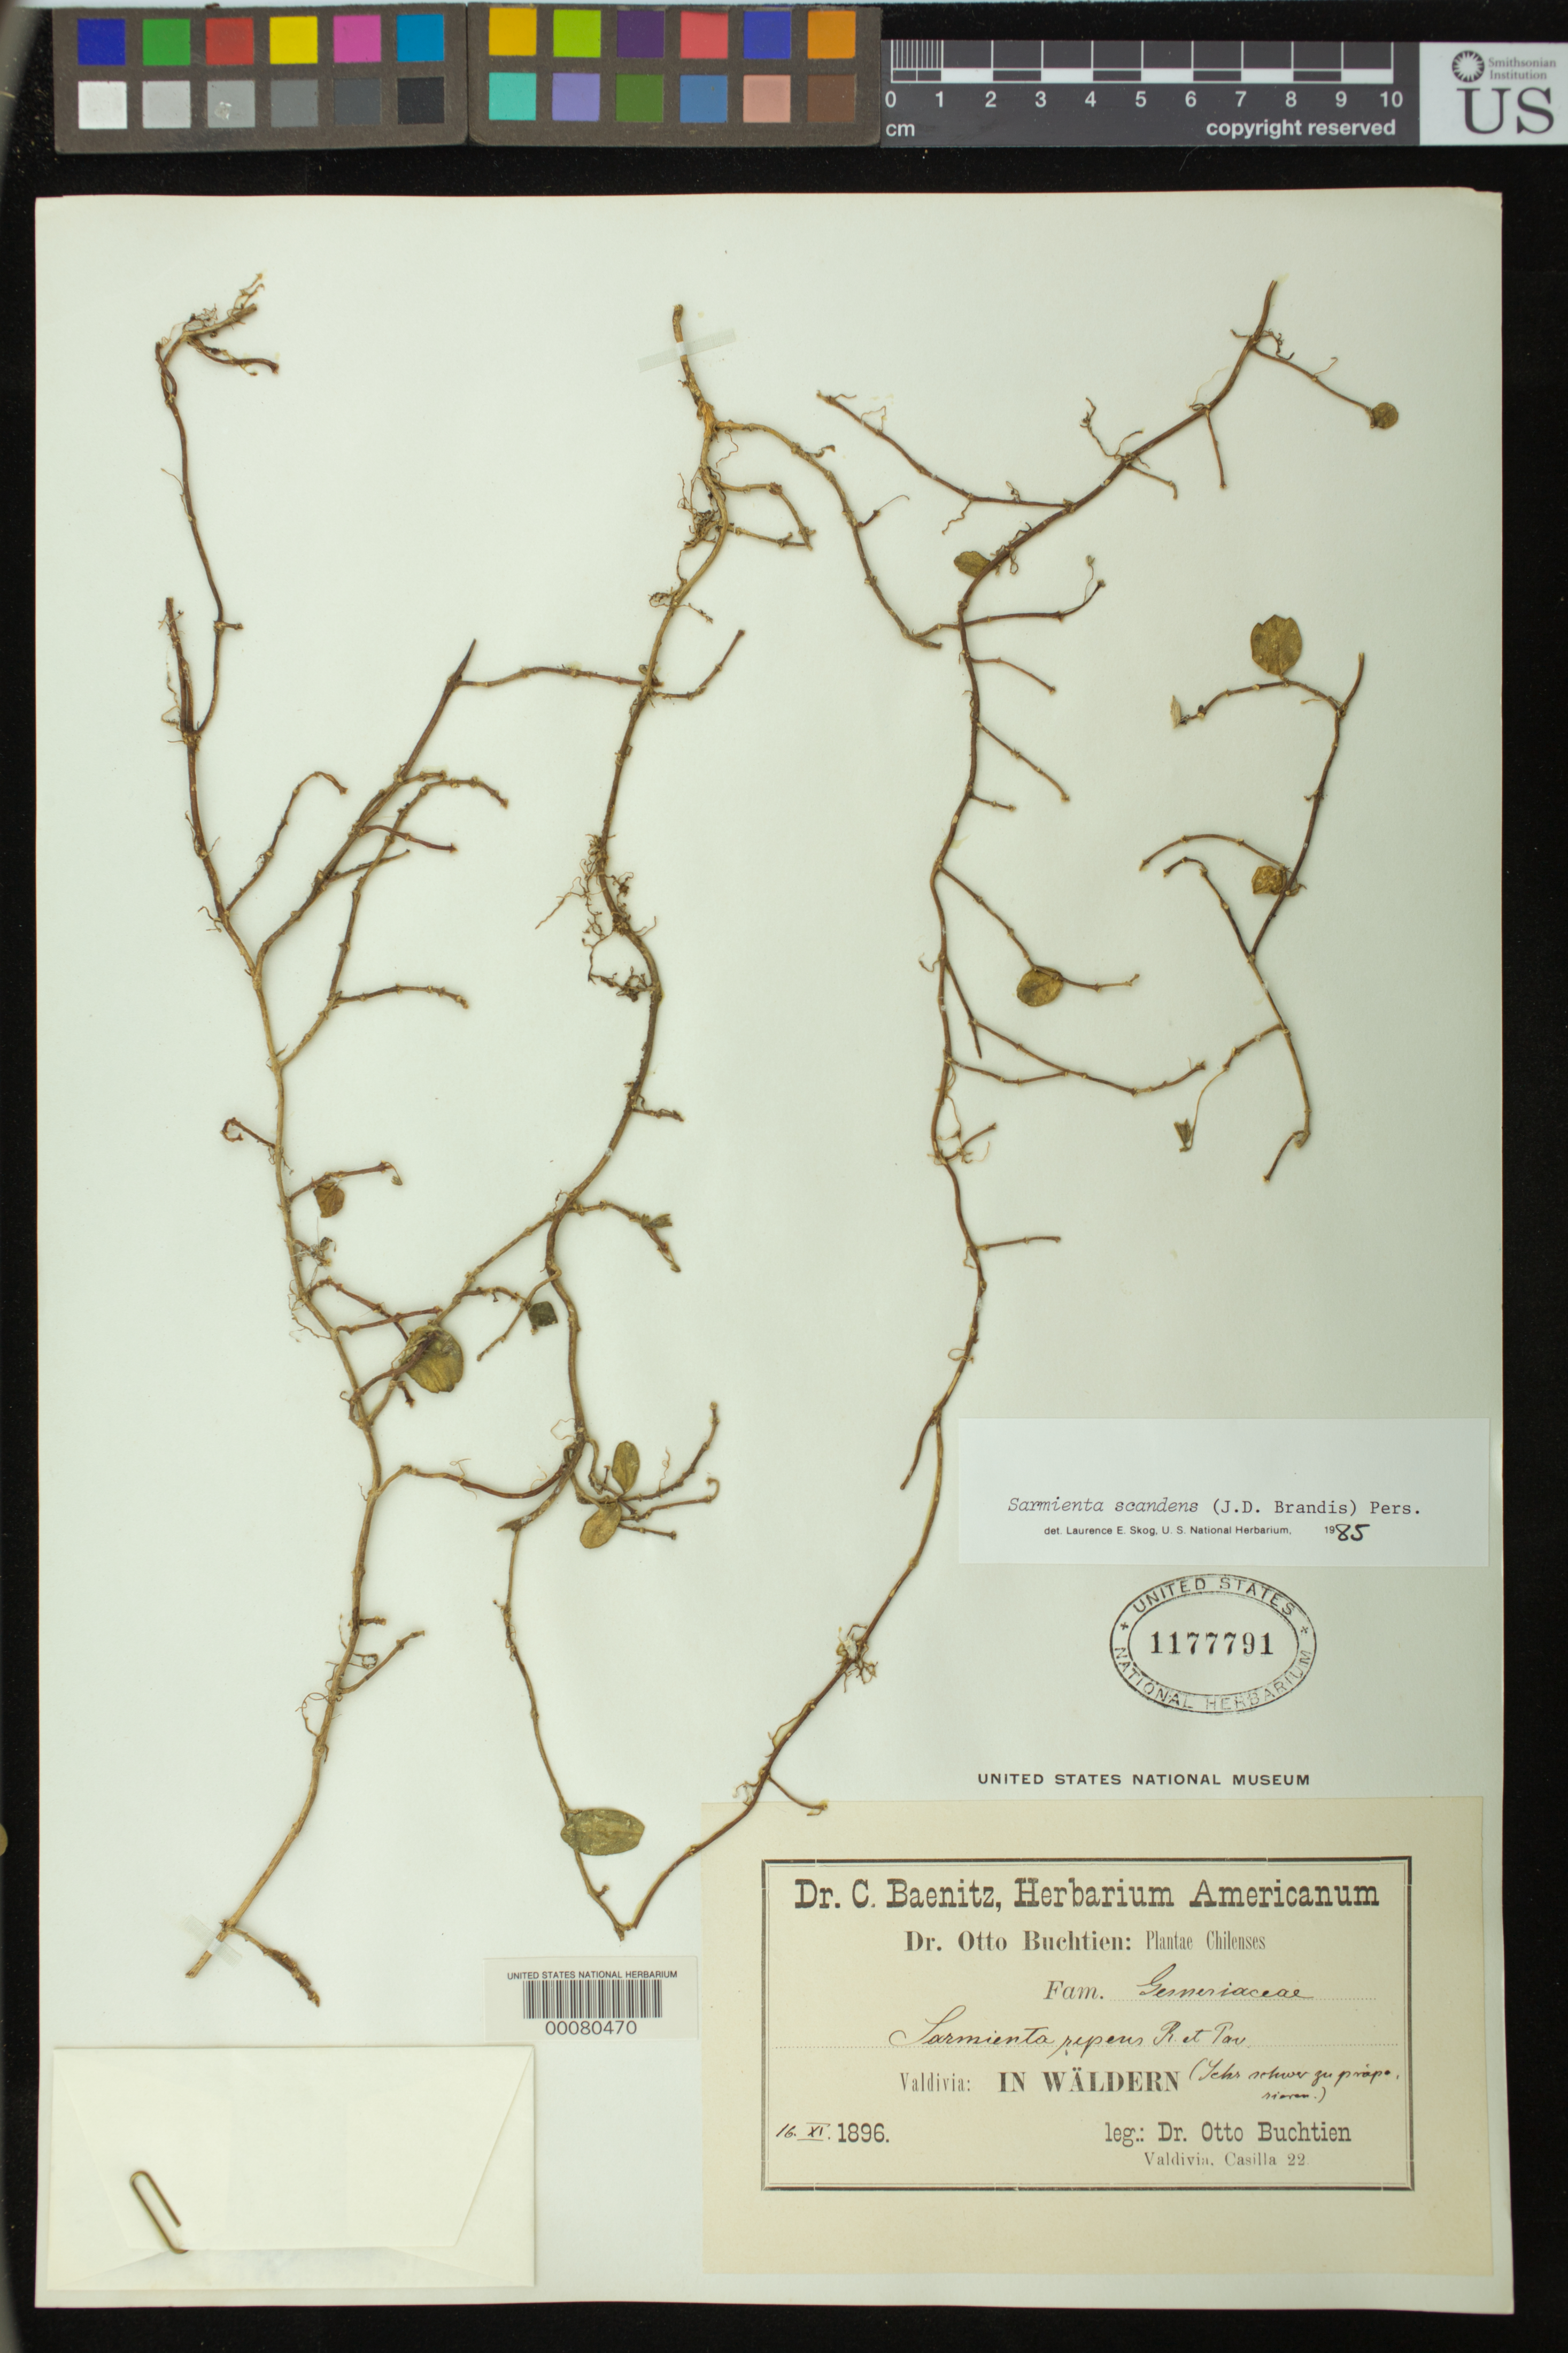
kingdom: Plantae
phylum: Tracheophyta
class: Magnoliopsida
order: Lamiales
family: Gesneriaceae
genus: Sarmienta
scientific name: Sarmienta scandens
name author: (J.D. Brandis) Pers.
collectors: O. Buchtien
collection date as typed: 16 Nov 1896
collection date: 1896-11-16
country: Chile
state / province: Los Ríos (XIV)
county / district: Valdivia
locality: Casilla 22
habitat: In forest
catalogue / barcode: US 1177791